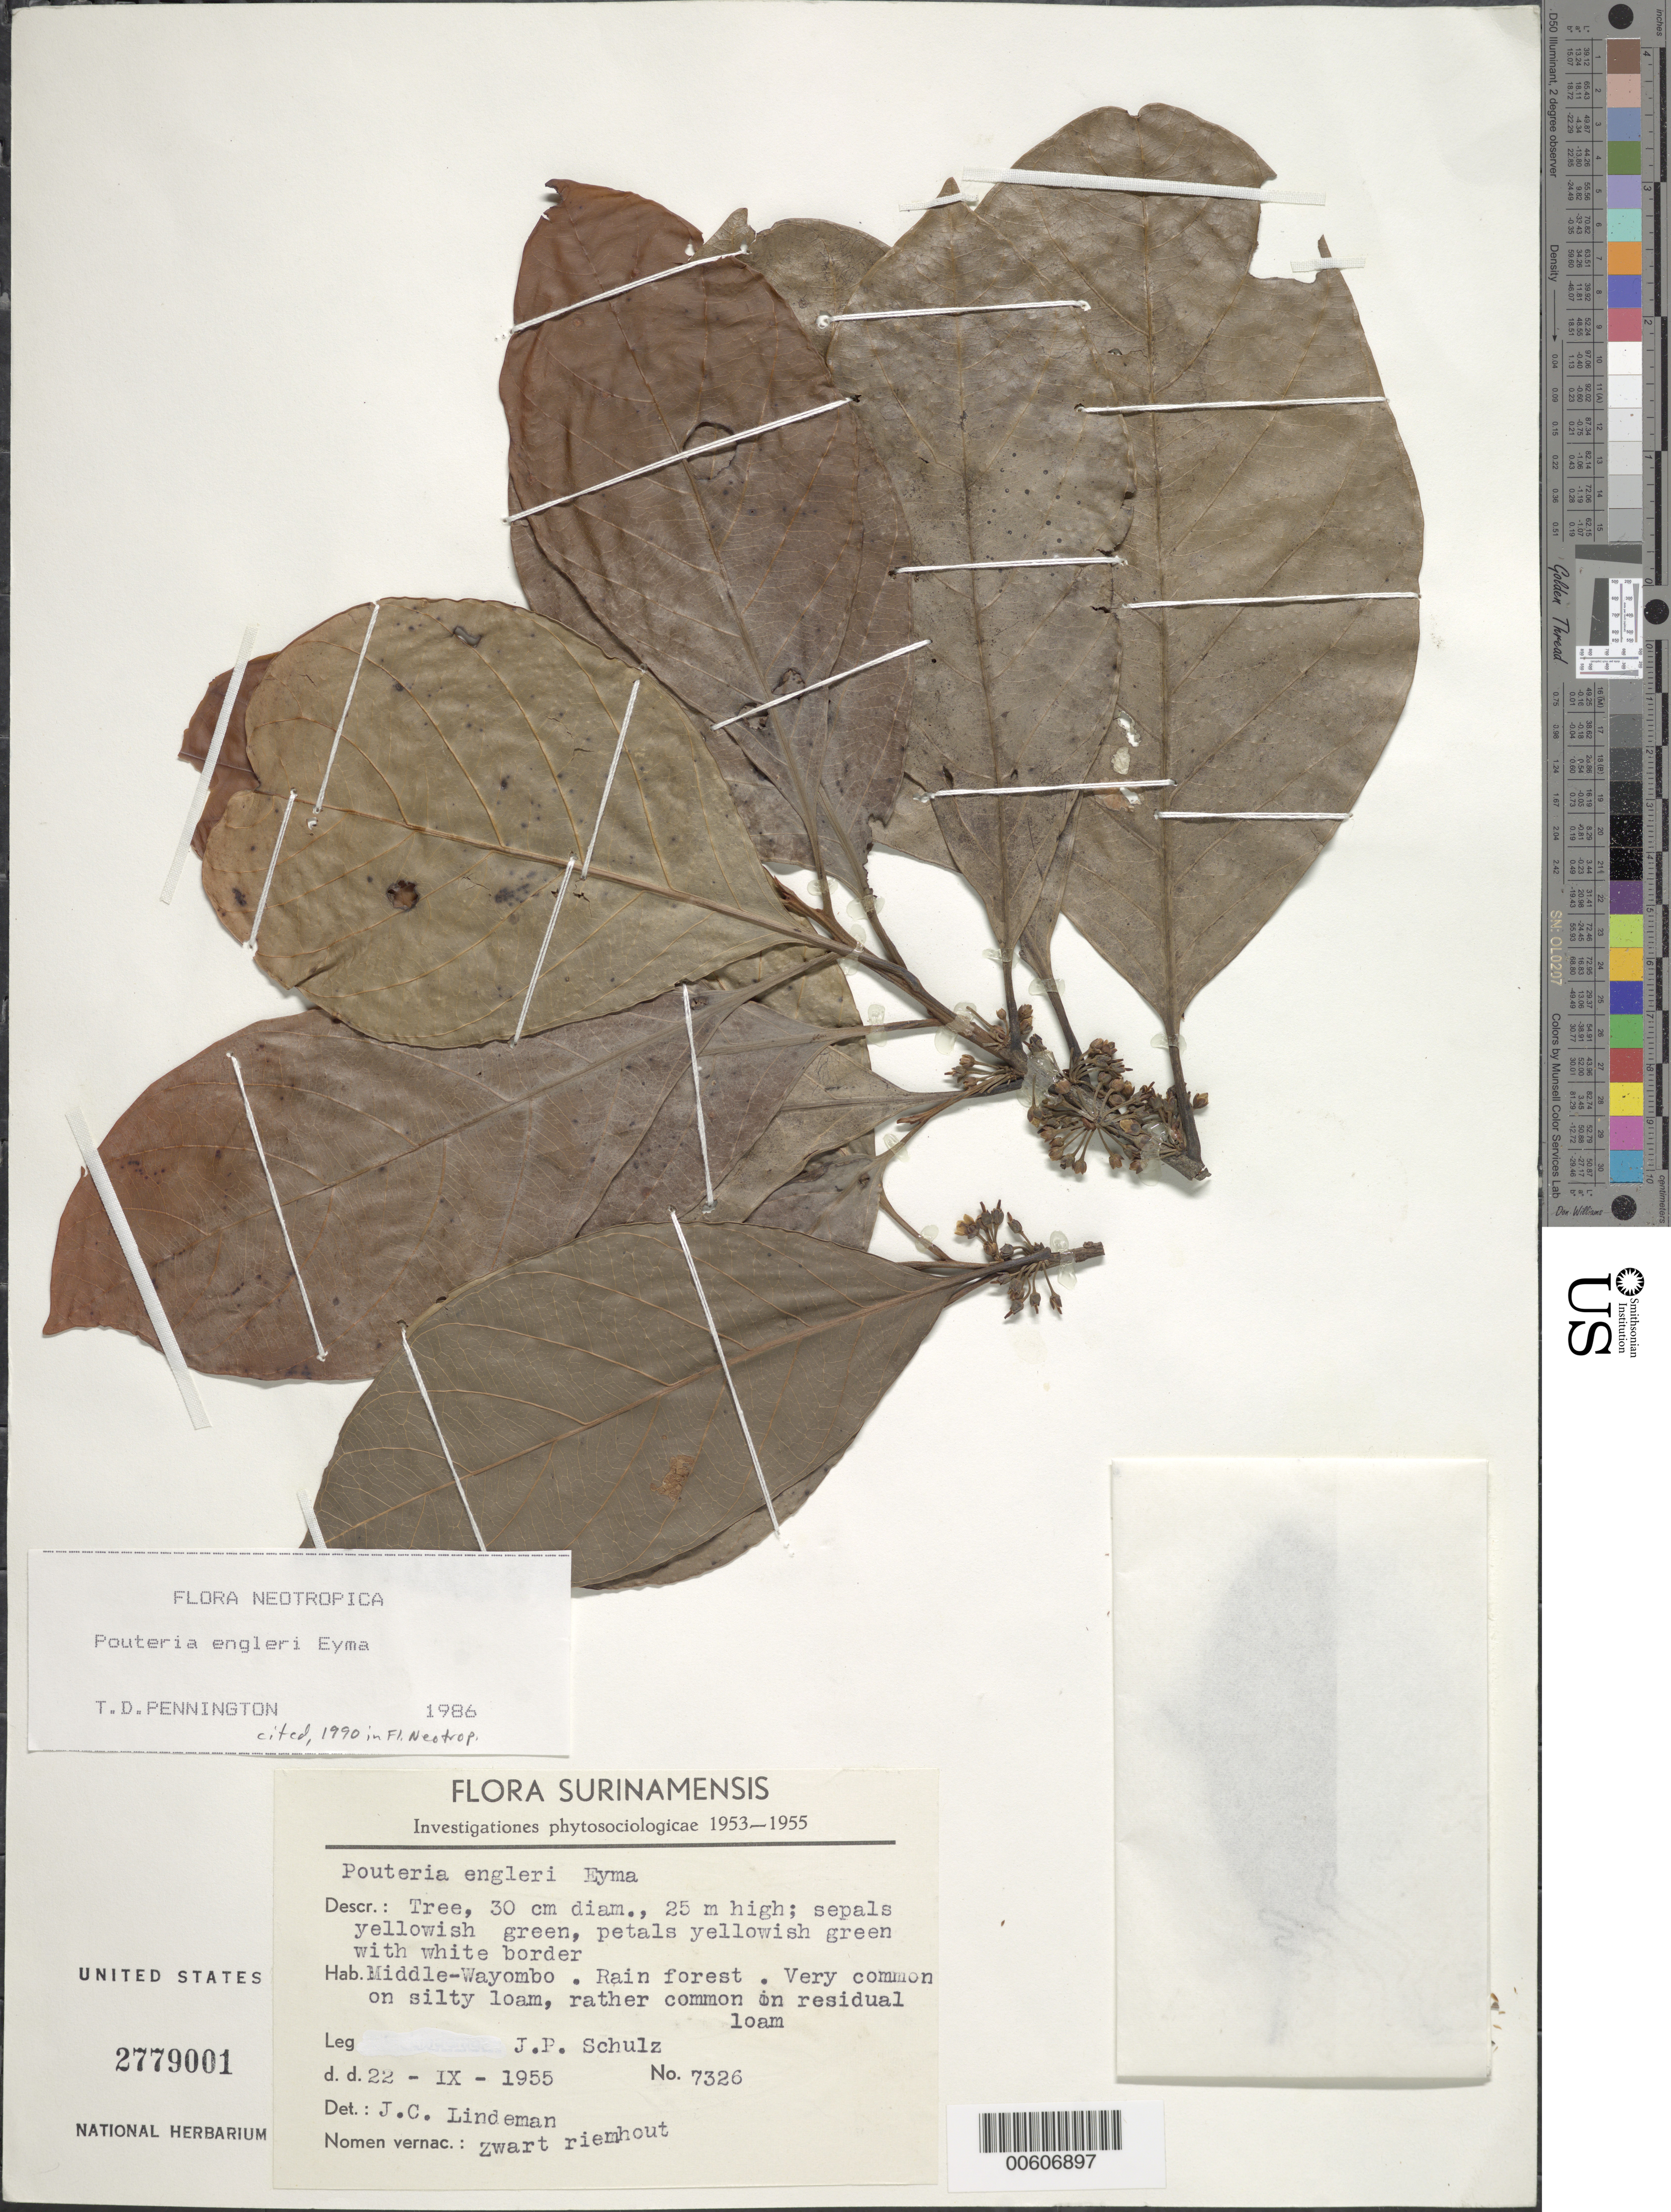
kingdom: Plantae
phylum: Tracheophyta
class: Magnoliopsida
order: Ericales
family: Sapotaceae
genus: Pouteria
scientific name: Pouteria engleri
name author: Eyma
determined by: Pennington, T. D., (K)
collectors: J. P. Schulz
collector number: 7326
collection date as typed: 22-Sep-55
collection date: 1955-09-22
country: Suriname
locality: Middle-Wayombo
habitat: Rain forest. Very common on silty loam, rather common on residual loam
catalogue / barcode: US 2779001